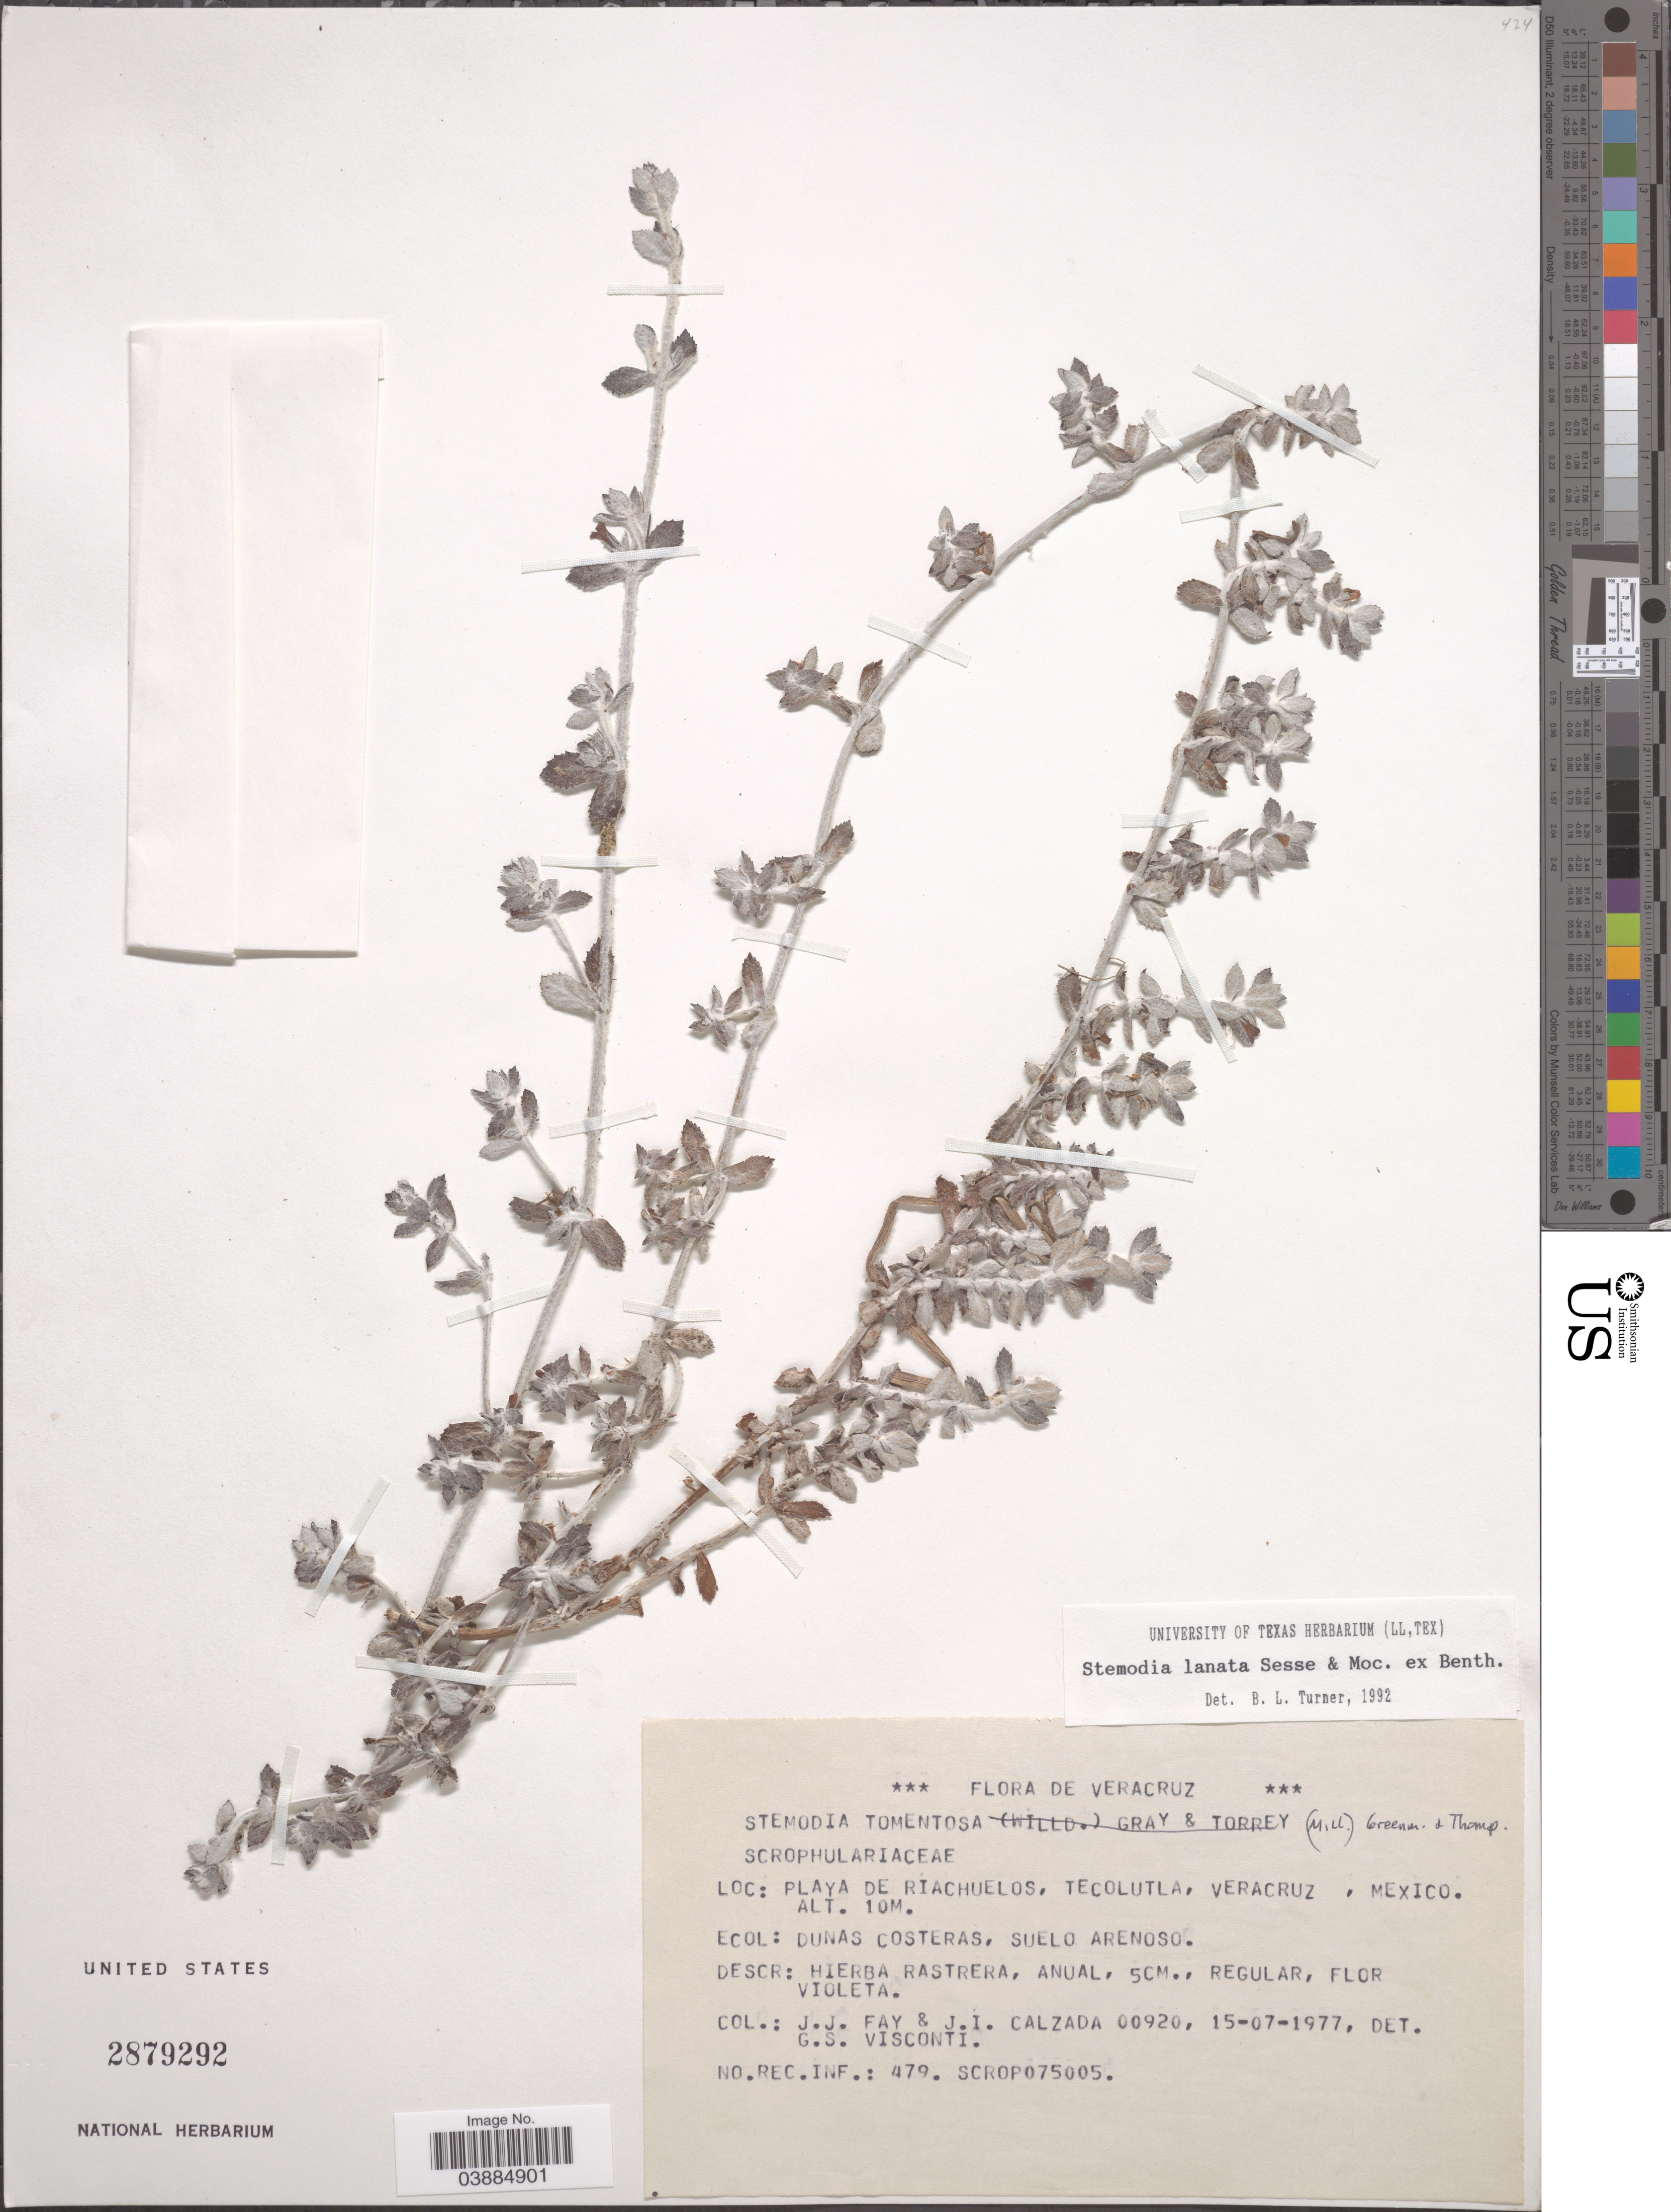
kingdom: Plantae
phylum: Tracheophyta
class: Magnoliopsida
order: Lamiales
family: Plantaginaceae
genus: Stemodia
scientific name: Stemodia lanata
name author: Sessé & Moc. ex Benth.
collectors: J. Fay & J. I. Calzada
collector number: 00920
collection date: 1977-07-15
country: Mexico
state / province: Veracruz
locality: Playa de Riachuelos, Tecolutla, Veracruz.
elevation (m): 10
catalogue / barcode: US 2879292